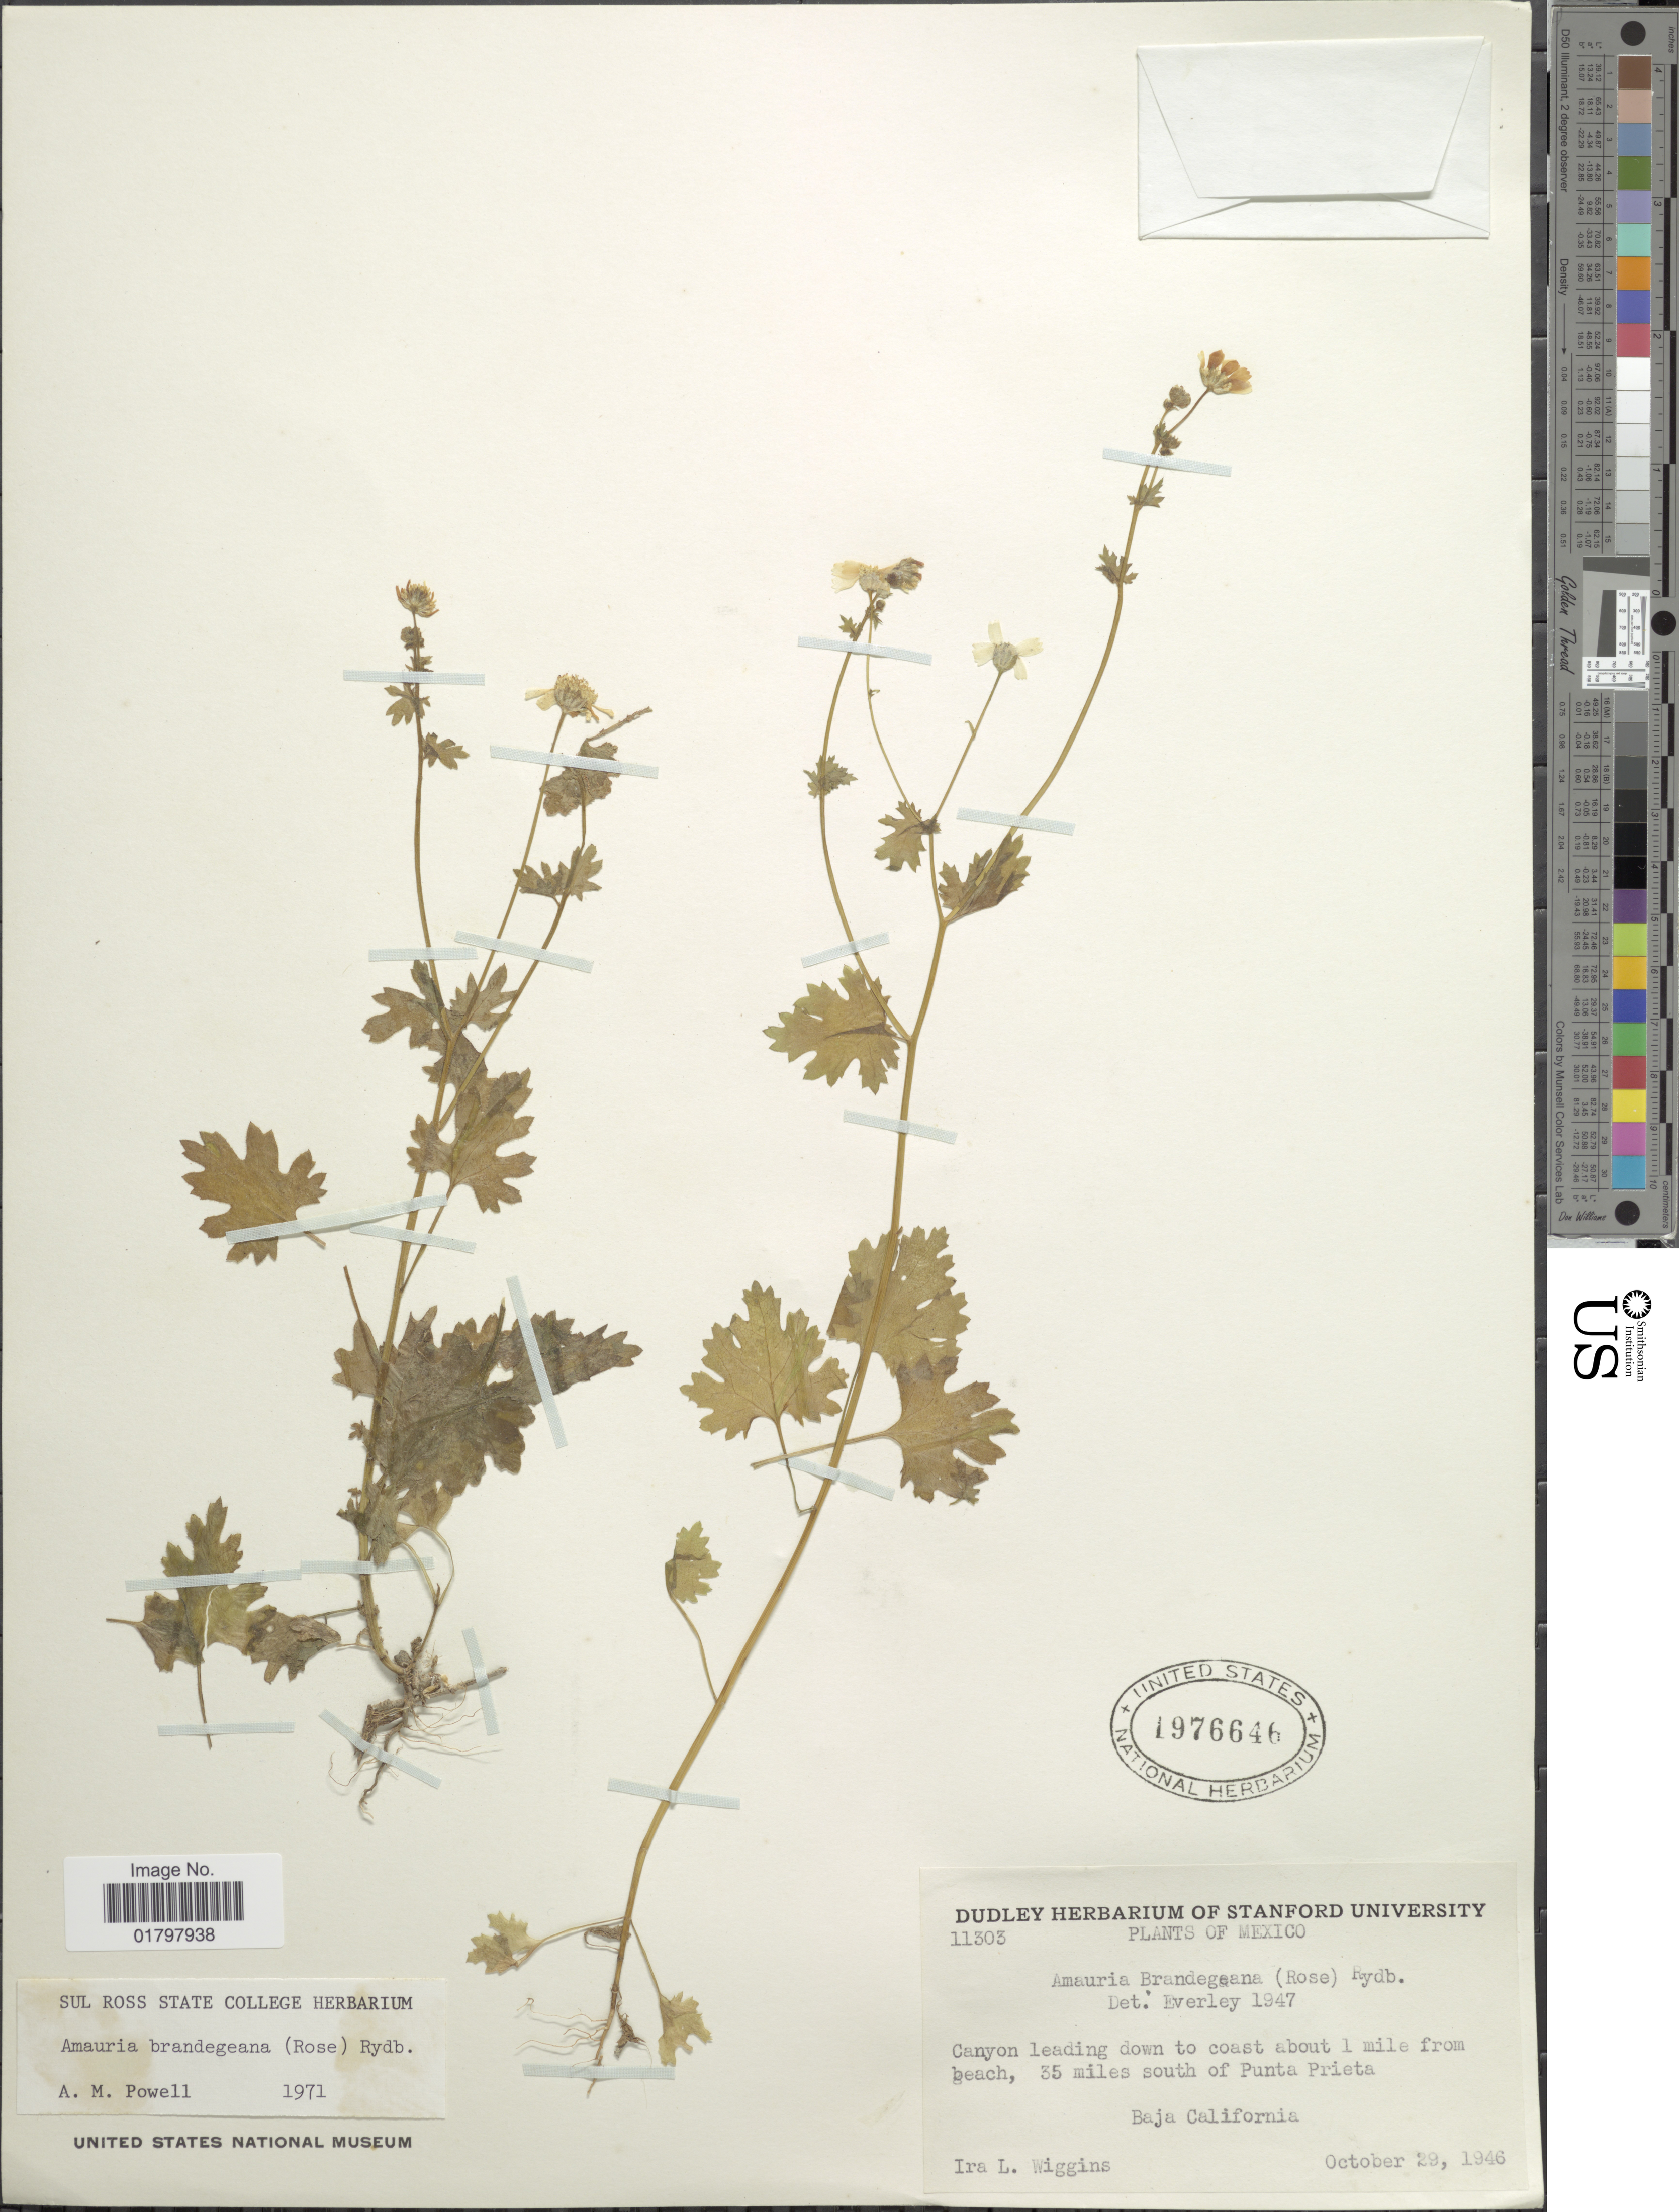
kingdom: Plantae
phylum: Tracheophyta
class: Magnoliopsida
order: Asterales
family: Asteraceae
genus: Amauria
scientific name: Amauria brandegeana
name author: (Rose) Rydb.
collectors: I. L. Wiggins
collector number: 11303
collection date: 1946-10-29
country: Mexico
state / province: Baja California Sur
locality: Canyon leading down to coast about 1 mile from beach, 35 miles south of Punta Prieta, Baja California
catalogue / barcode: US 1976646